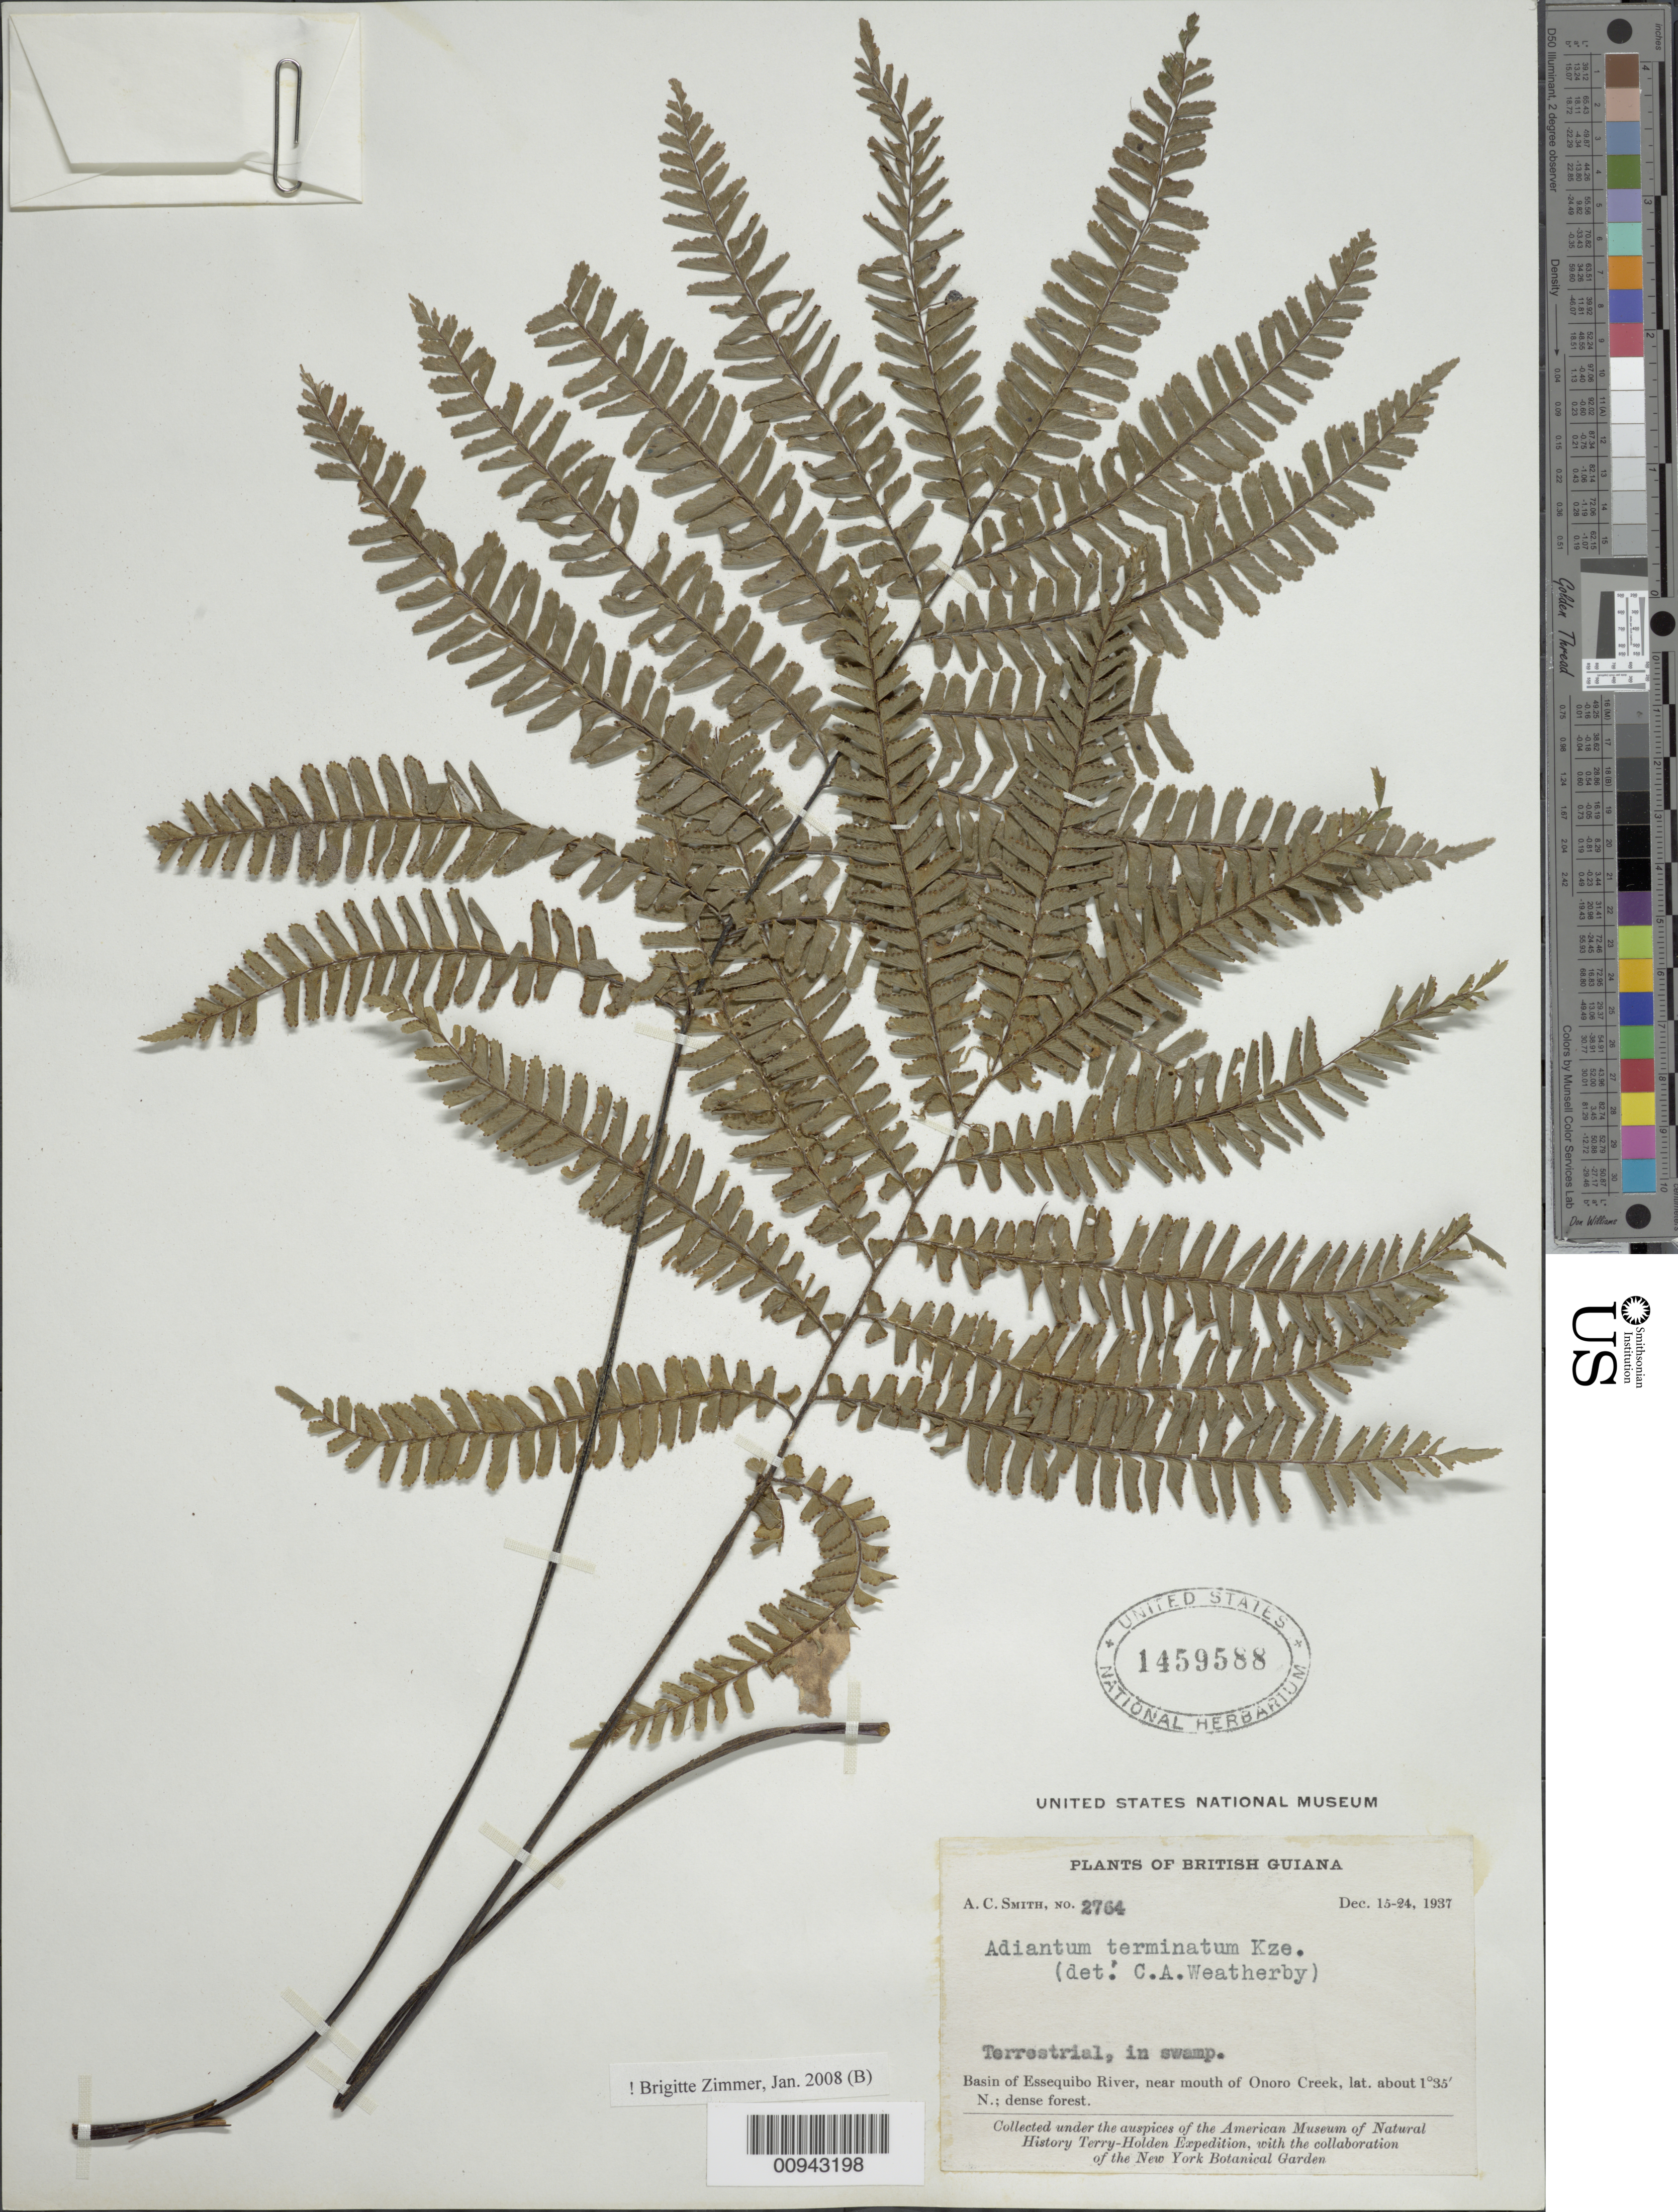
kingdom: Plantae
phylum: Tracheophyta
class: Polypodiopsida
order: Polypodiales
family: Pteridaceae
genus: Adiantum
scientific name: Adiantum terminatum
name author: Kunze ex Miq.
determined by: Zimmer, B.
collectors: A. C. Smith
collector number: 2764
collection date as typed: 15-Dec-37 to 24-Dec-37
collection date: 1937-12-15/1937-12-24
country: Guyana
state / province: U. Takutu-U. Essequibo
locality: Onoro Creek (near mouth), Essequibo River basin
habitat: Swamp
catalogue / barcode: US 1459588